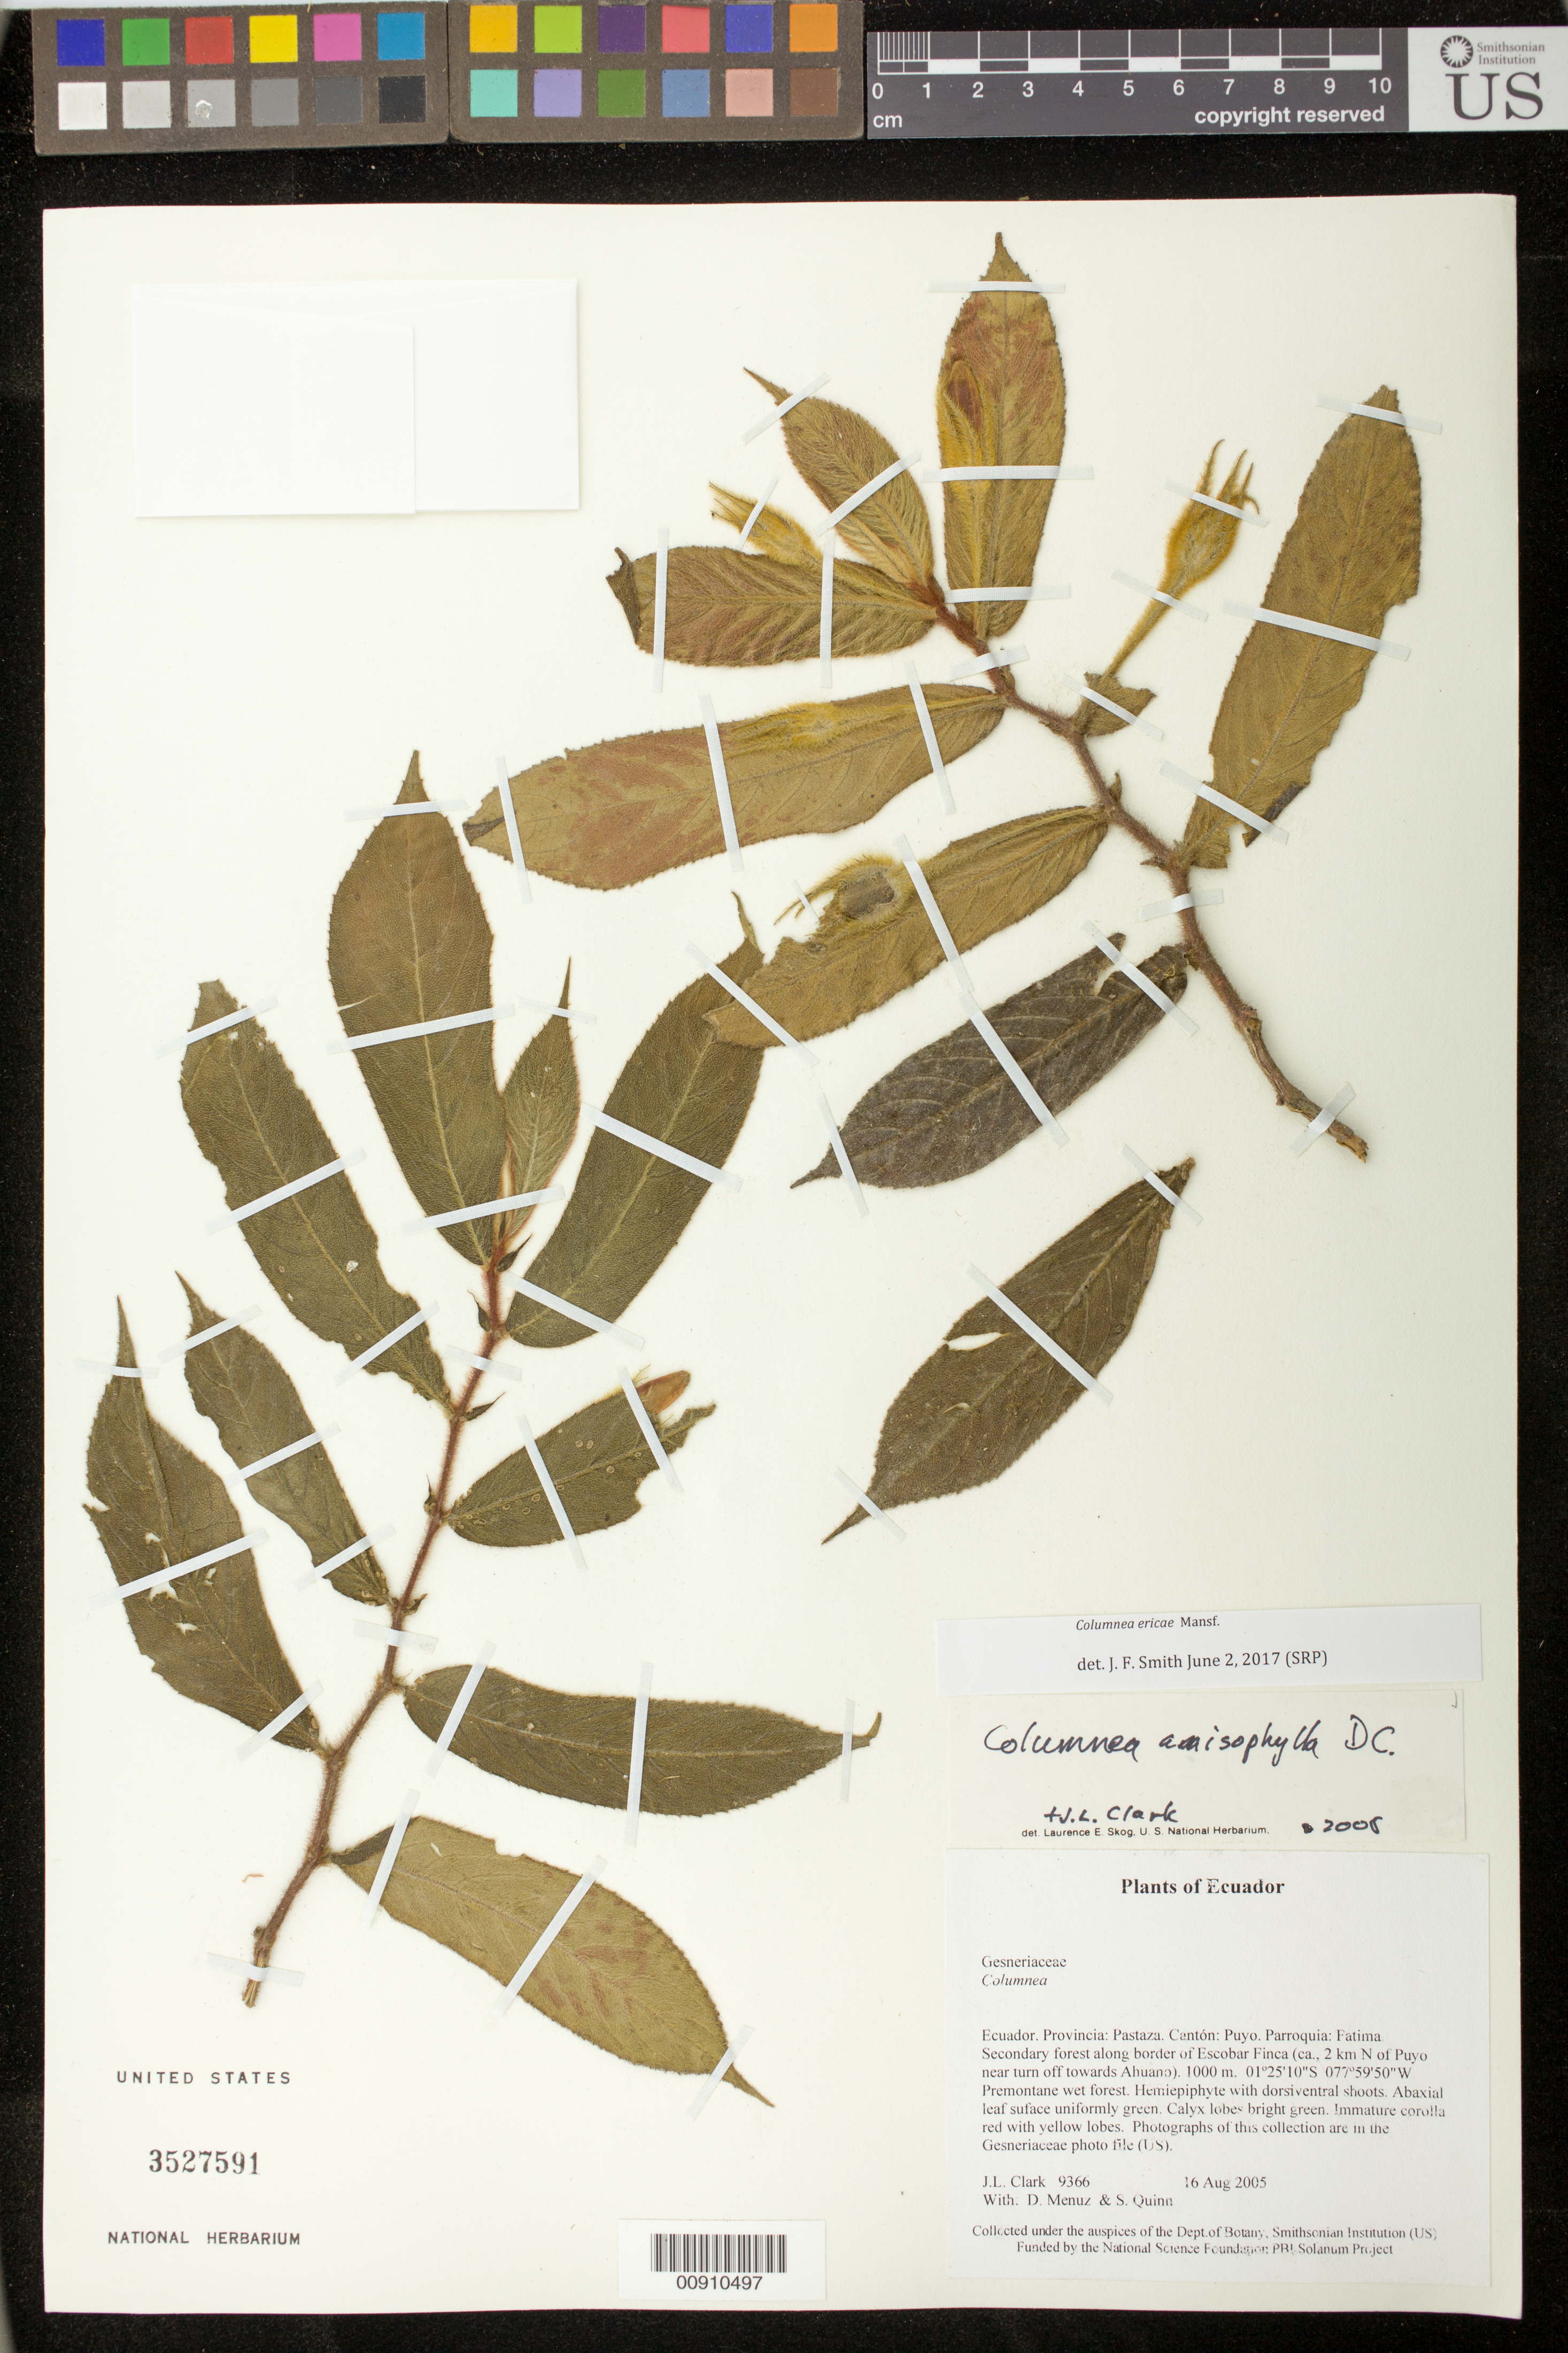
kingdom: Plantae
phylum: Tracheophyta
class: Magnoliopsida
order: Lamiales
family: Gesneriaceae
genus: Columnea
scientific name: Columnea ericae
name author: Mansf.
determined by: Smith, J. F.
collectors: J. L. Clark, D. Menuz & S. Quinn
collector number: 9366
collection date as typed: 16 Aug 2005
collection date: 2005-08-16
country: Ecuador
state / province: Pastaza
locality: Puyo. Parroquia: Fatima. Secondary forest along border of Escobar Finca (ca., 2 km N of Puyo near turn off towards Ahuano).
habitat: Premontane wet forest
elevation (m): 1000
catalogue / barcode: US 3527591